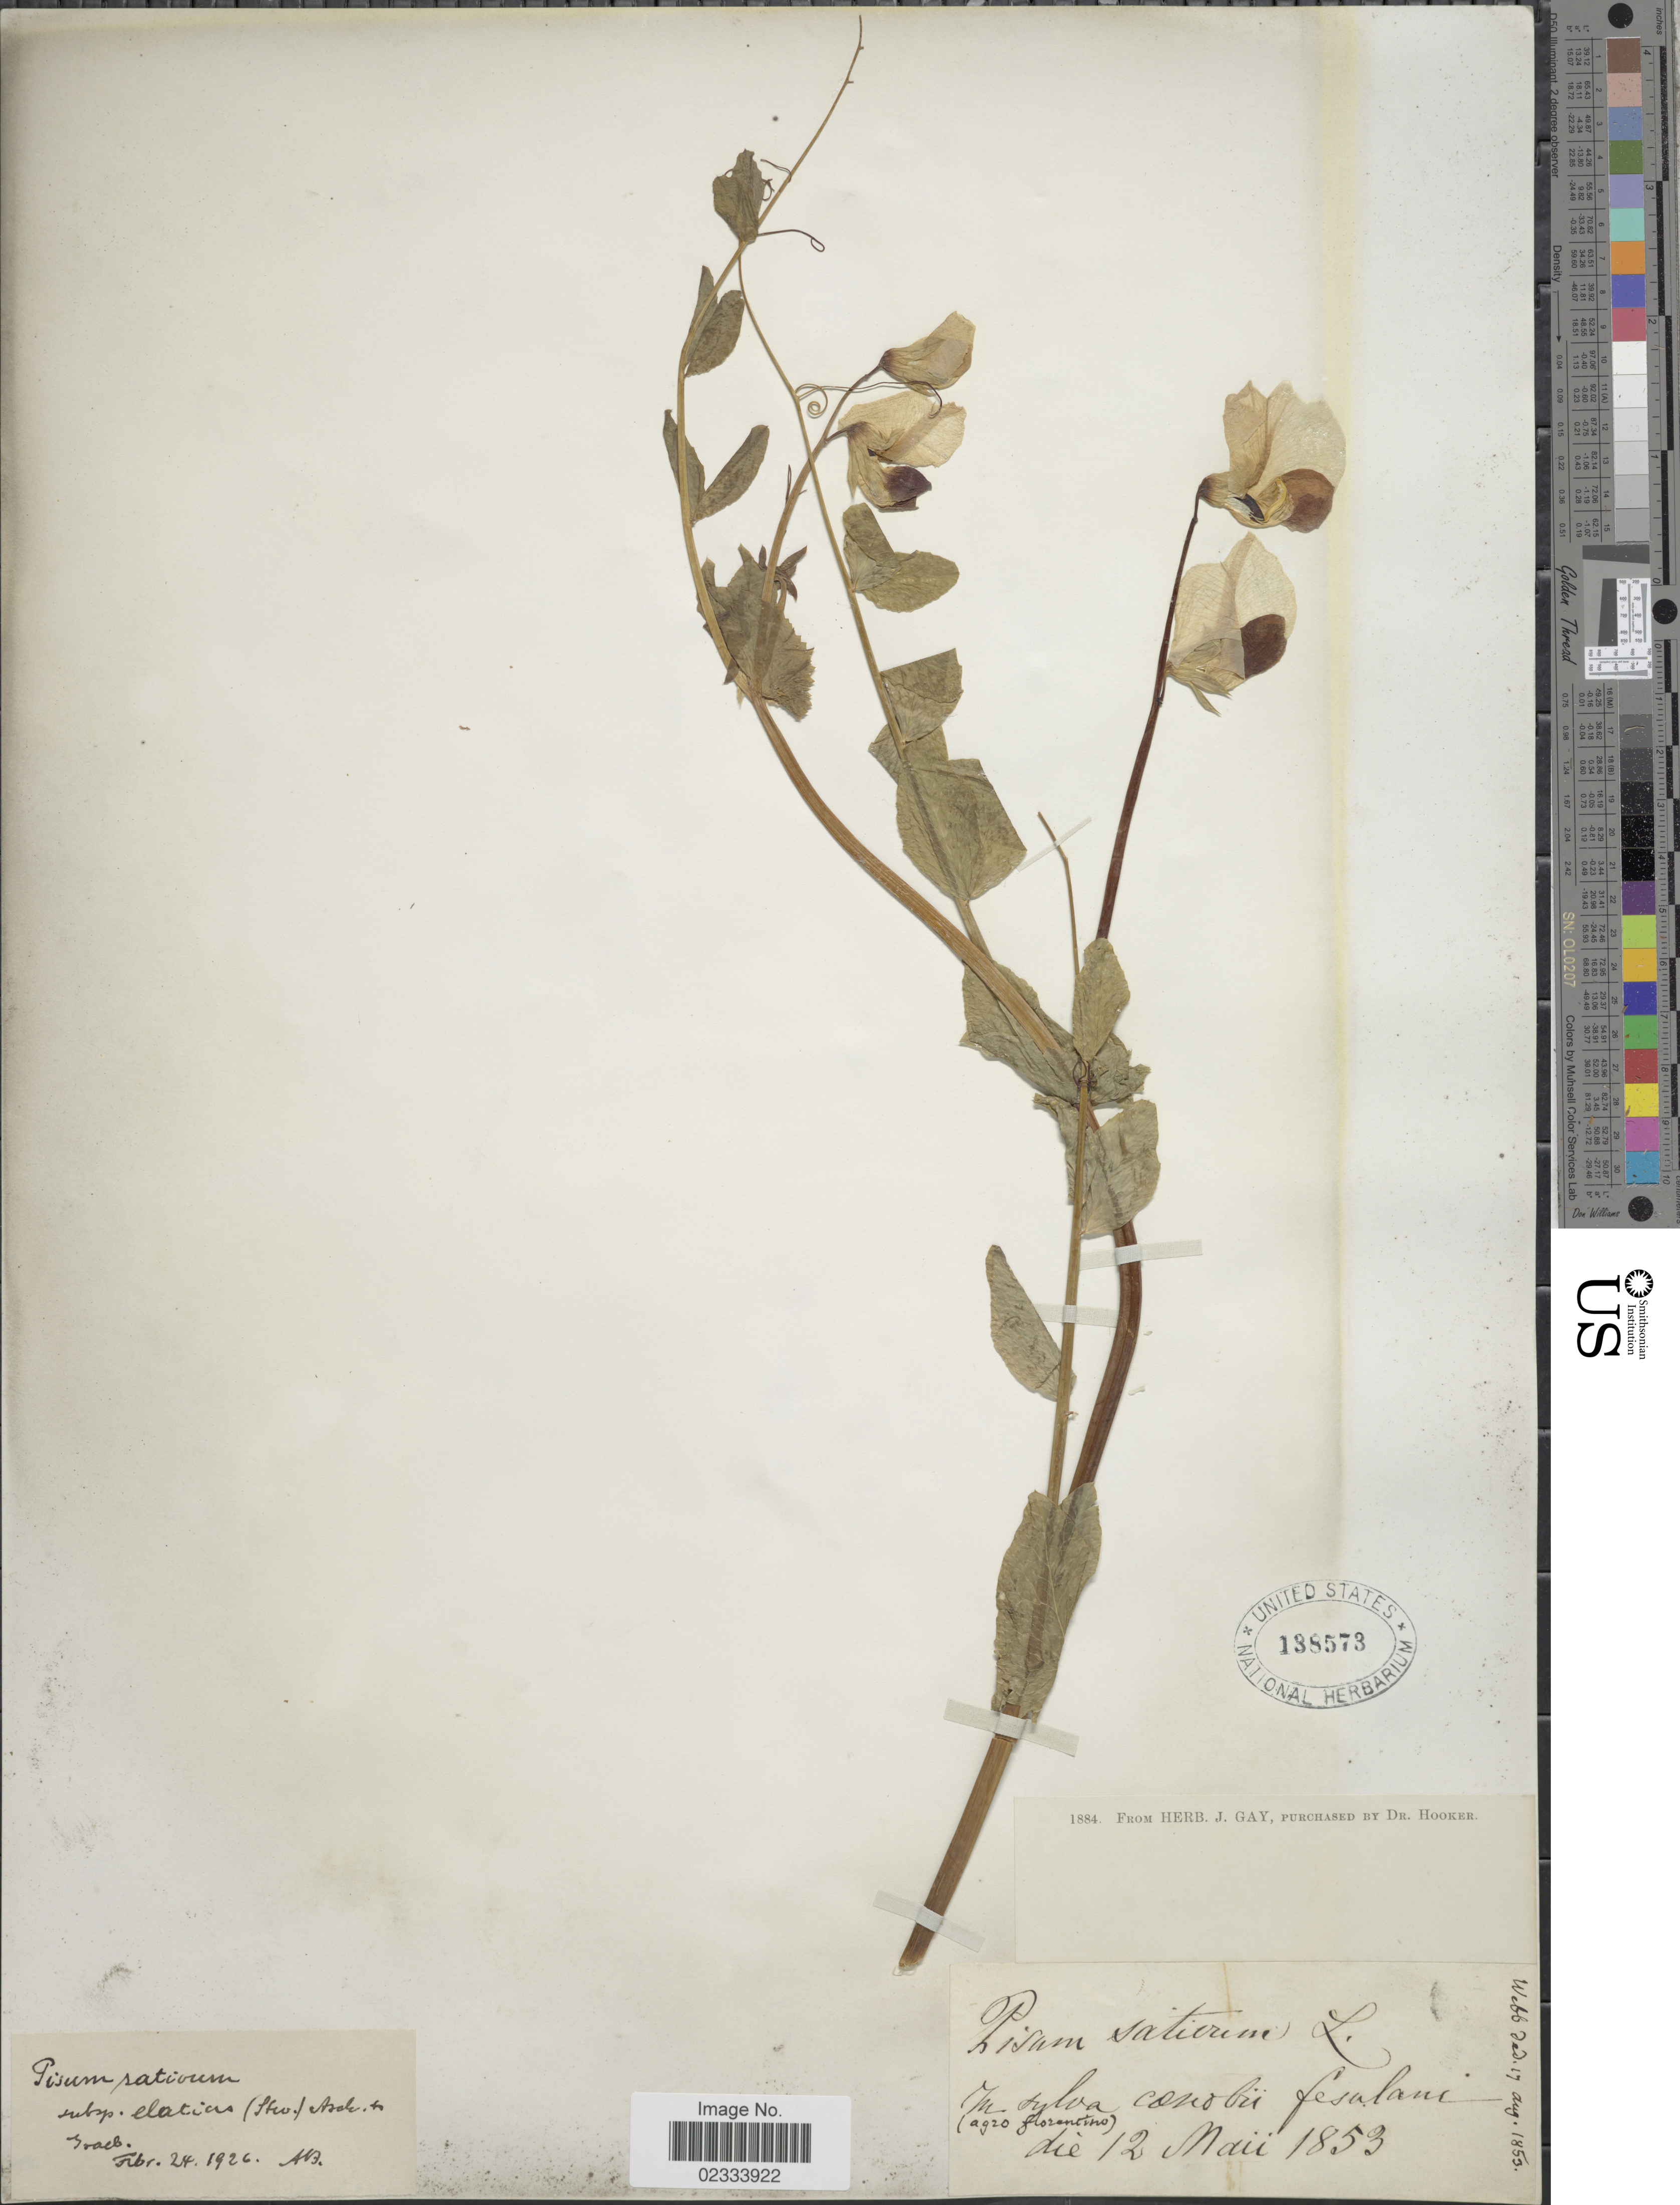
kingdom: Plantae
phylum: Tracheophyta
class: Magnoliopsida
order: Fabales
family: Fabaceae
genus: Pisum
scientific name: Pisum sativum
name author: L.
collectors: ex herb. J. Gay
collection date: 1853-05-12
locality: In sylva conobu feslani [interpreted]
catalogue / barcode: US 138573